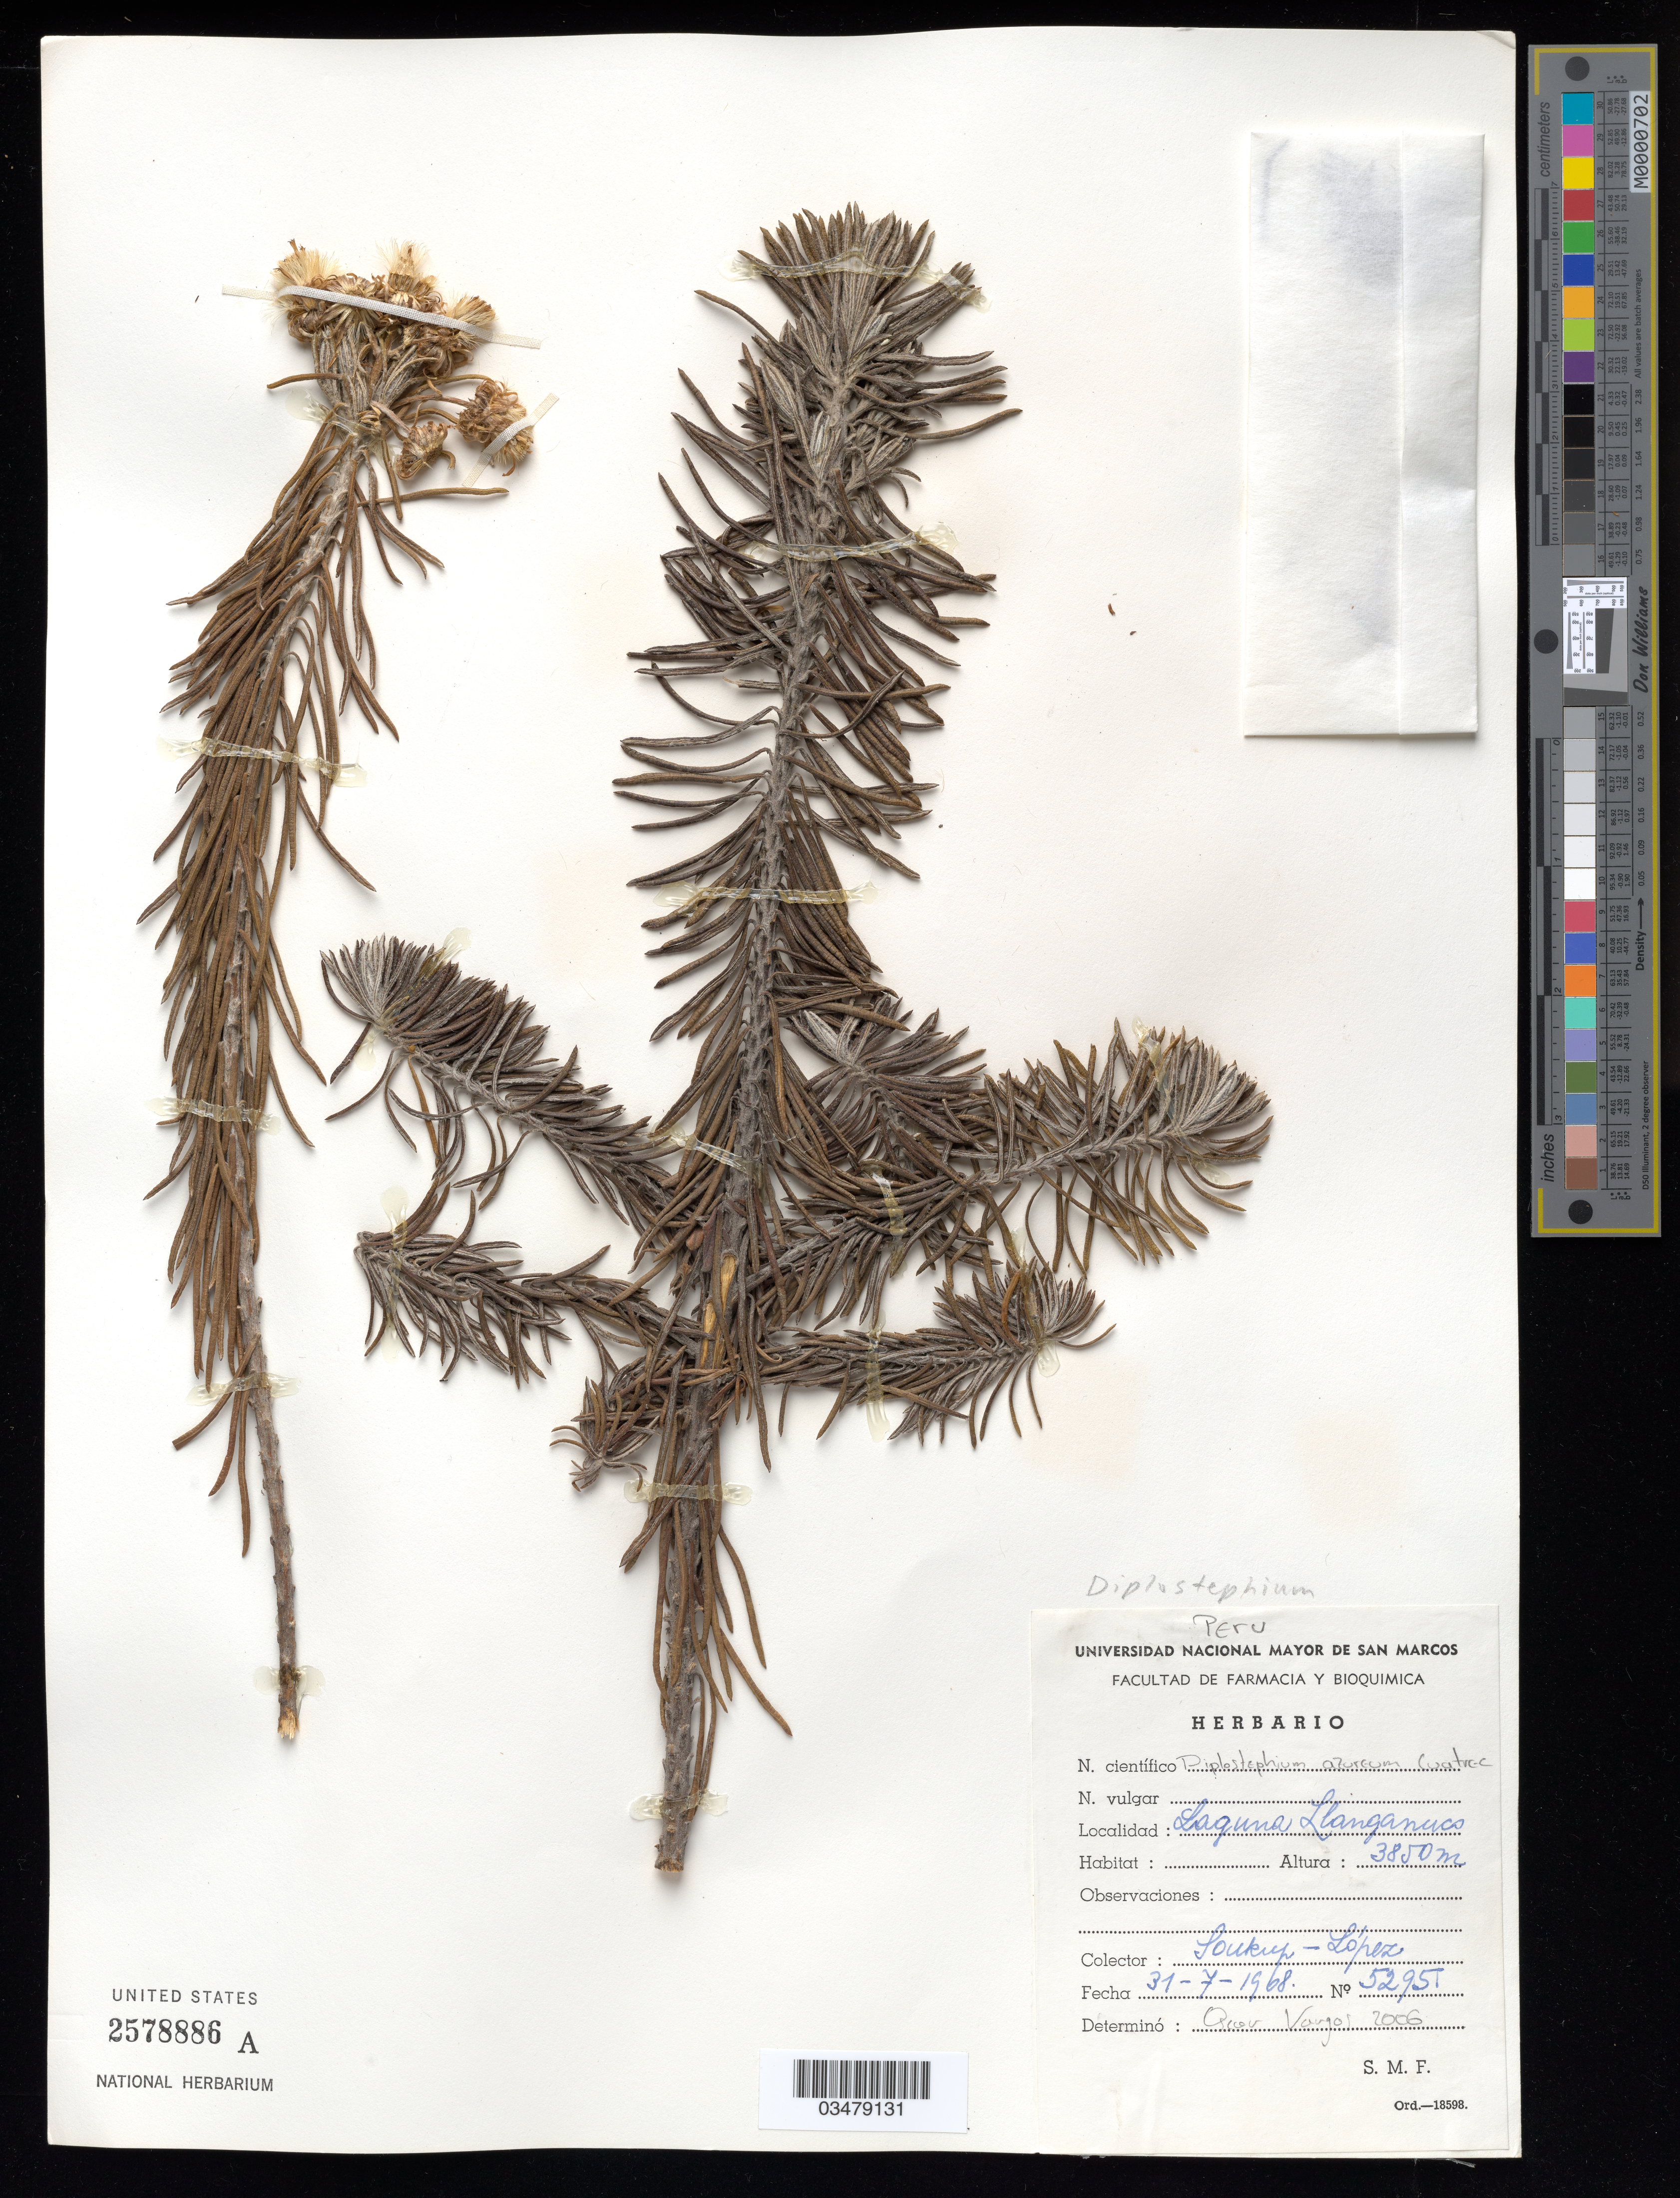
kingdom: Plantae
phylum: Tracheophyta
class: Magnoliopsida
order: Asterales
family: Asteraceae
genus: Diplostephium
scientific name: Diplostephium azureum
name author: Cuatrec.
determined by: Vargas, Oscar M.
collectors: J. López G. & et al.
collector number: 52951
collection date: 1968-07-31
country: Peru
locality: Laguna Llanganuco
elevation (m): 3850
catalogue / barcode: US 2578886A